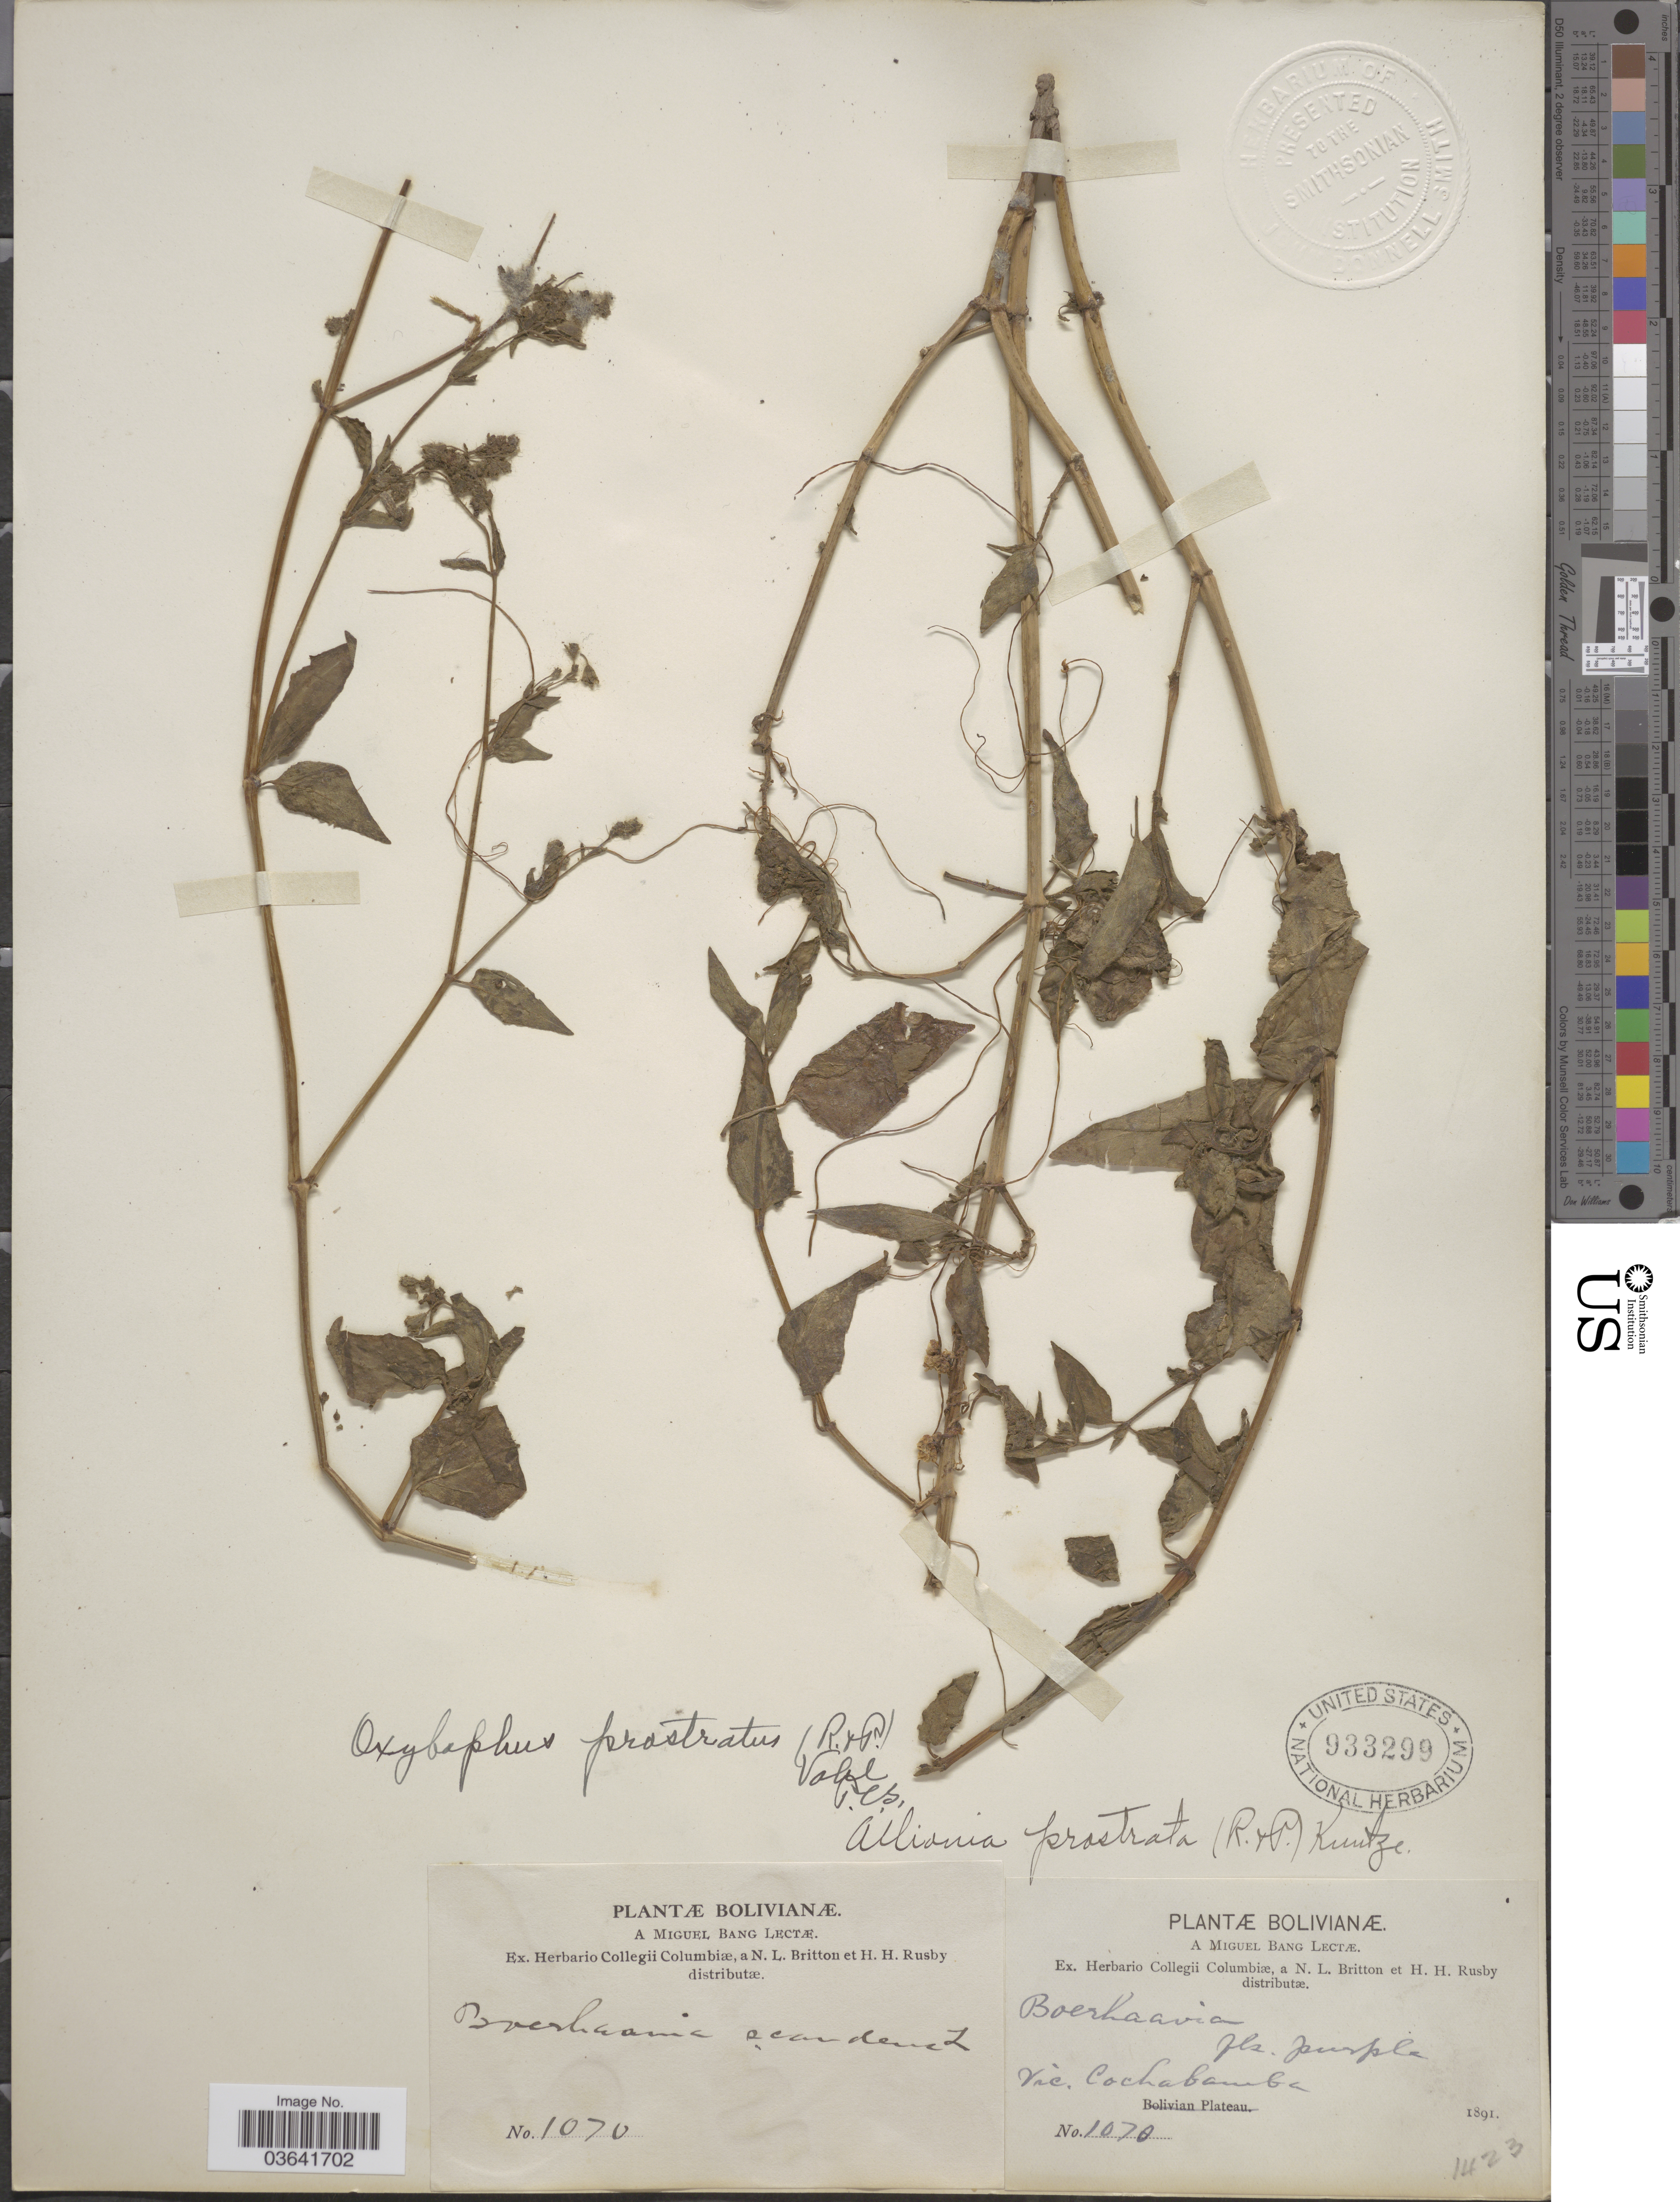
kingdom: Plantae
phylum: Tracheophyta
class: Magnoliopsida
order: Caryophyllales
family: Nyctaginaceae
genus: Mirabilis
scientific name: Mirabilis prostrata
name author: (Ruiz & Pav.) Heimerl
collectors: M. Bang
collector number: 1070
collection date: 1891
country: Bolivia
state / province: Cochabamba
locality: Vic. Cochabamba.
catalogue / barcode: US 933299